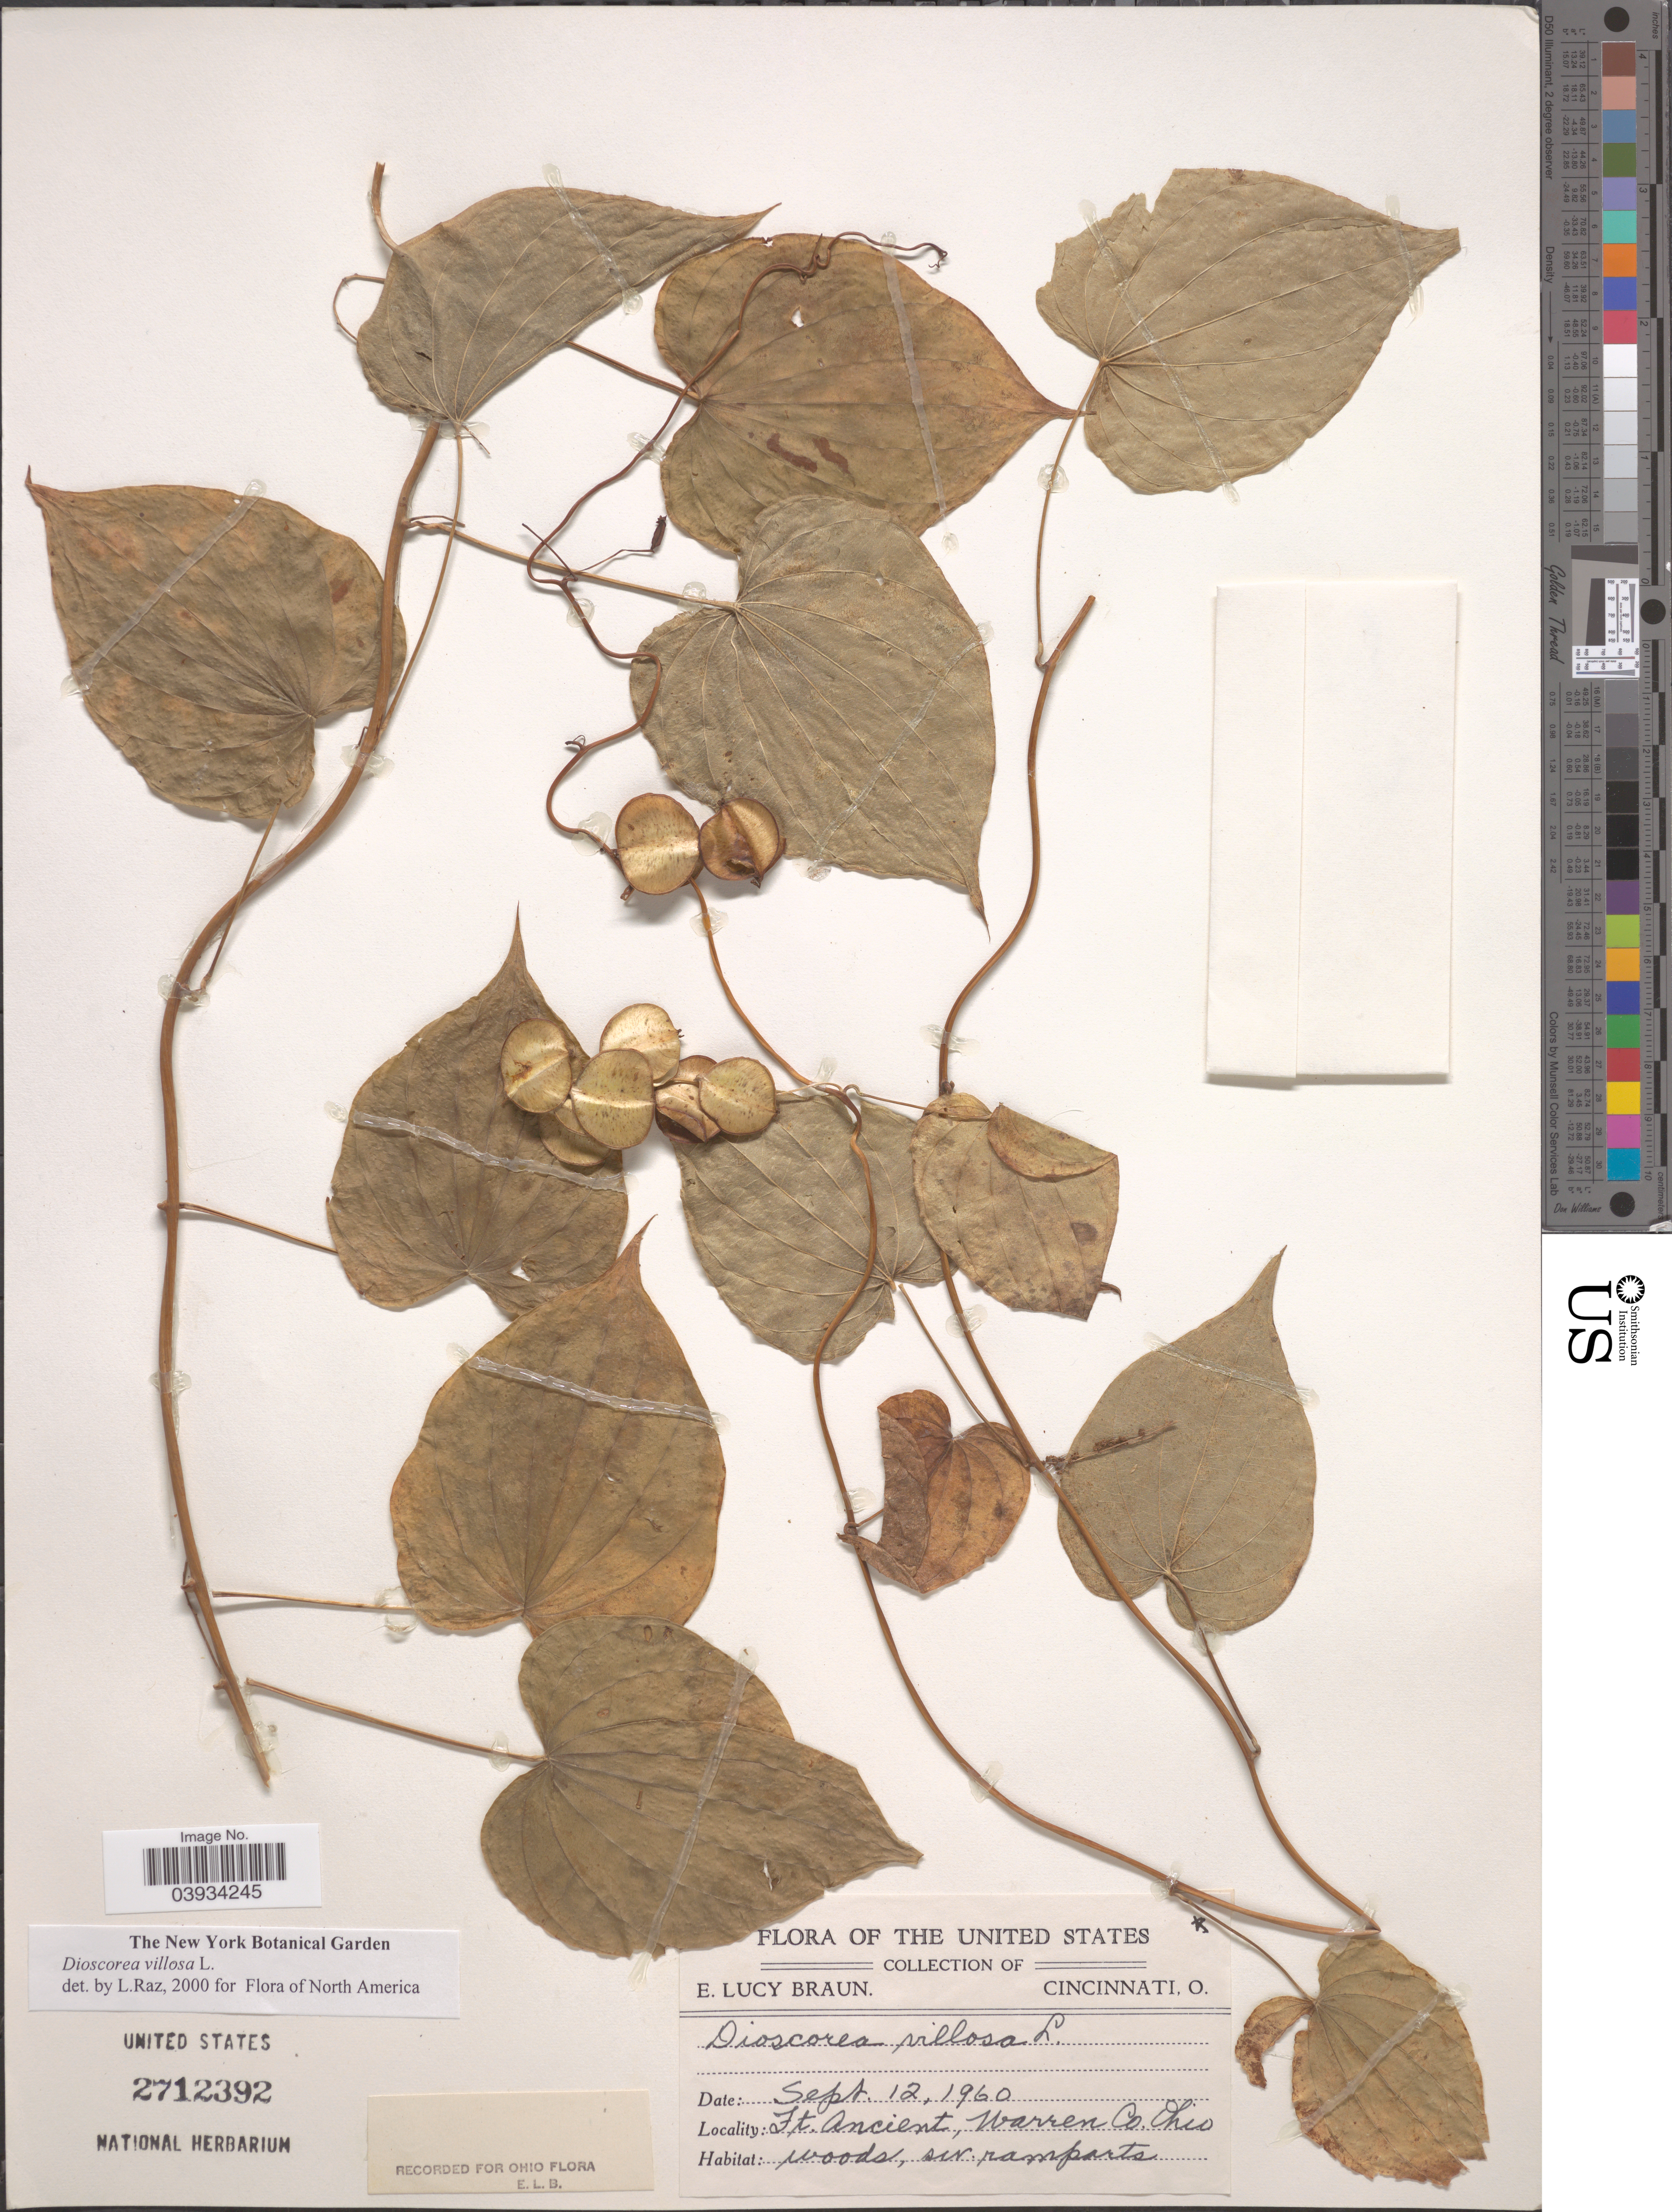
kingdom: Plantae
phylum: Tracheophyta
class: Liliopsida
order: Dioscoreales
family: Dioscoreaceae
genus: Dioscorea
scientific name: Dioscorea villosa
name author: L.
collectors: E. L. Braun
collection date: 1960-09-12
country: United States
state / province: Ohio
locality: Ft. Ancient, Warren Co.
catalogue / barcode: US 2712392